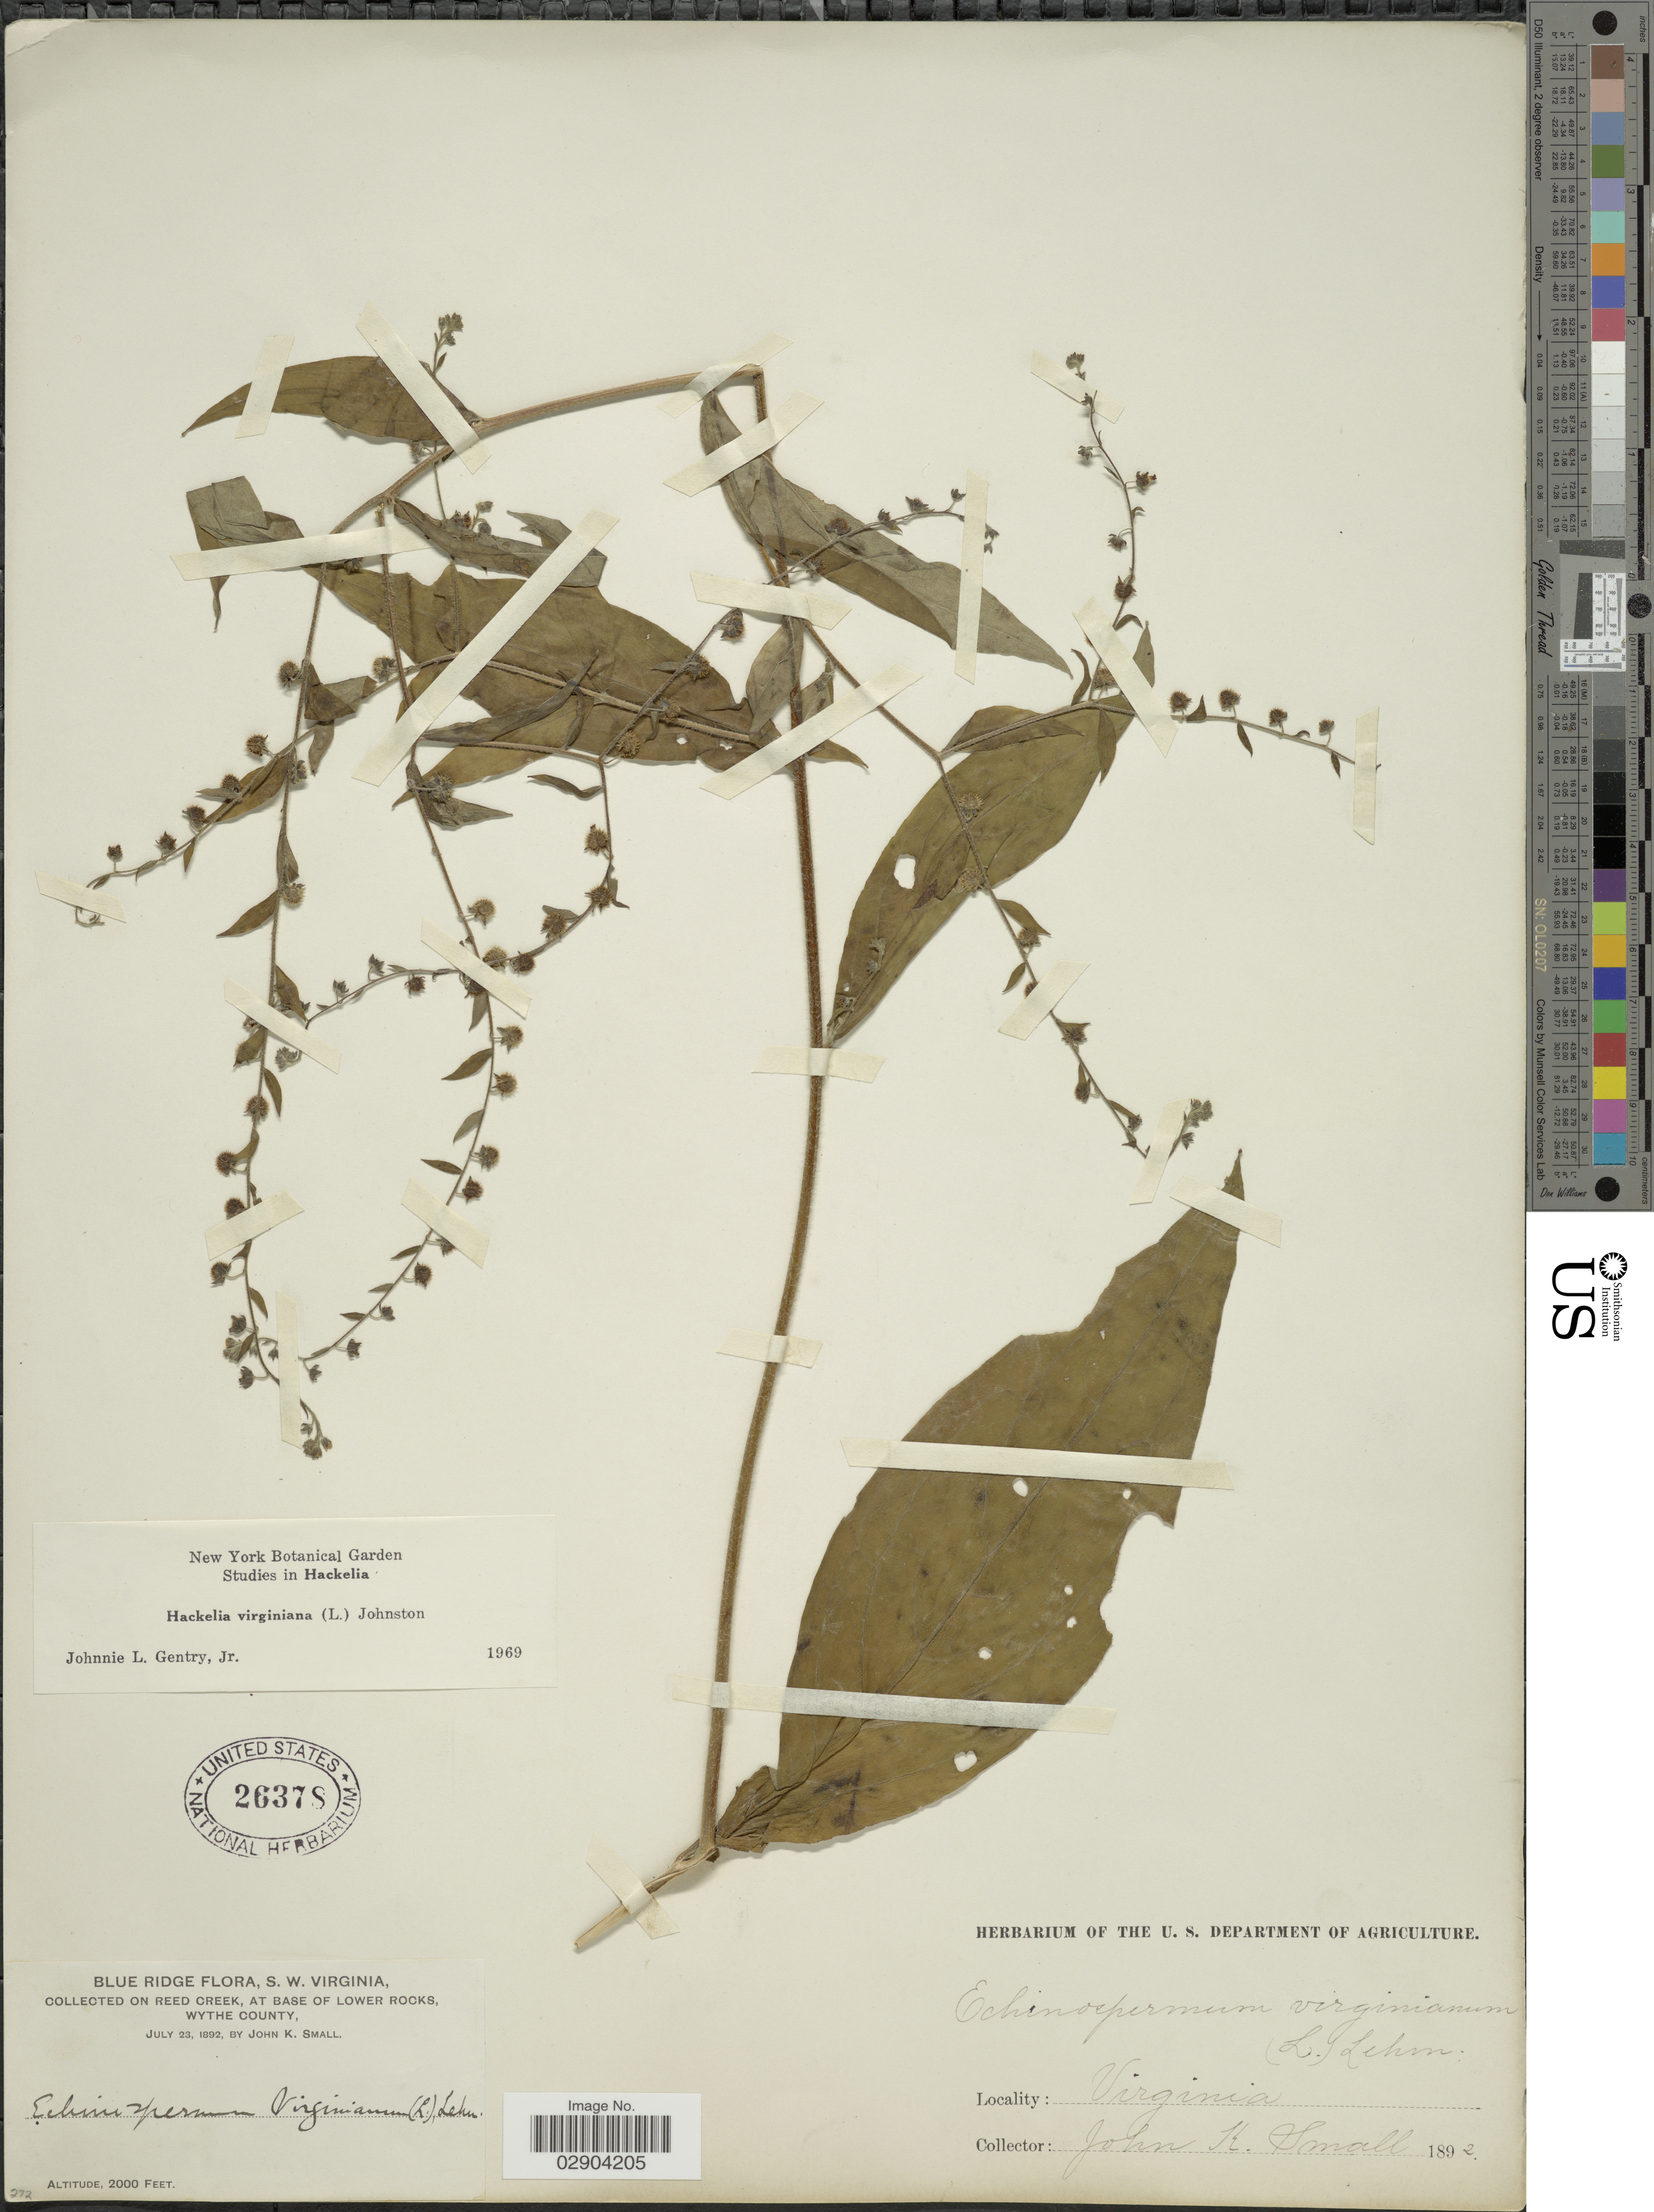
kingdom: Plantae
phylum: Tracheophyta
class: Magnoliopsida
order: Boraginales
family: Boraginaceae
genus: Hackelia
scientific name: Hackelia virginiana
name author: (L.) I.M. Johnst.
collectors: J. K. Small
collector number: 272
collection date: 1892-07-23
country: United States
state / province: Virginia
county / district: Wythe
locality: Blue Ridge flora, SW Virginia, on Reed Creek, at Base of Lower Rocks,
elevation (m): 610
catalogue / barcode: US 26378